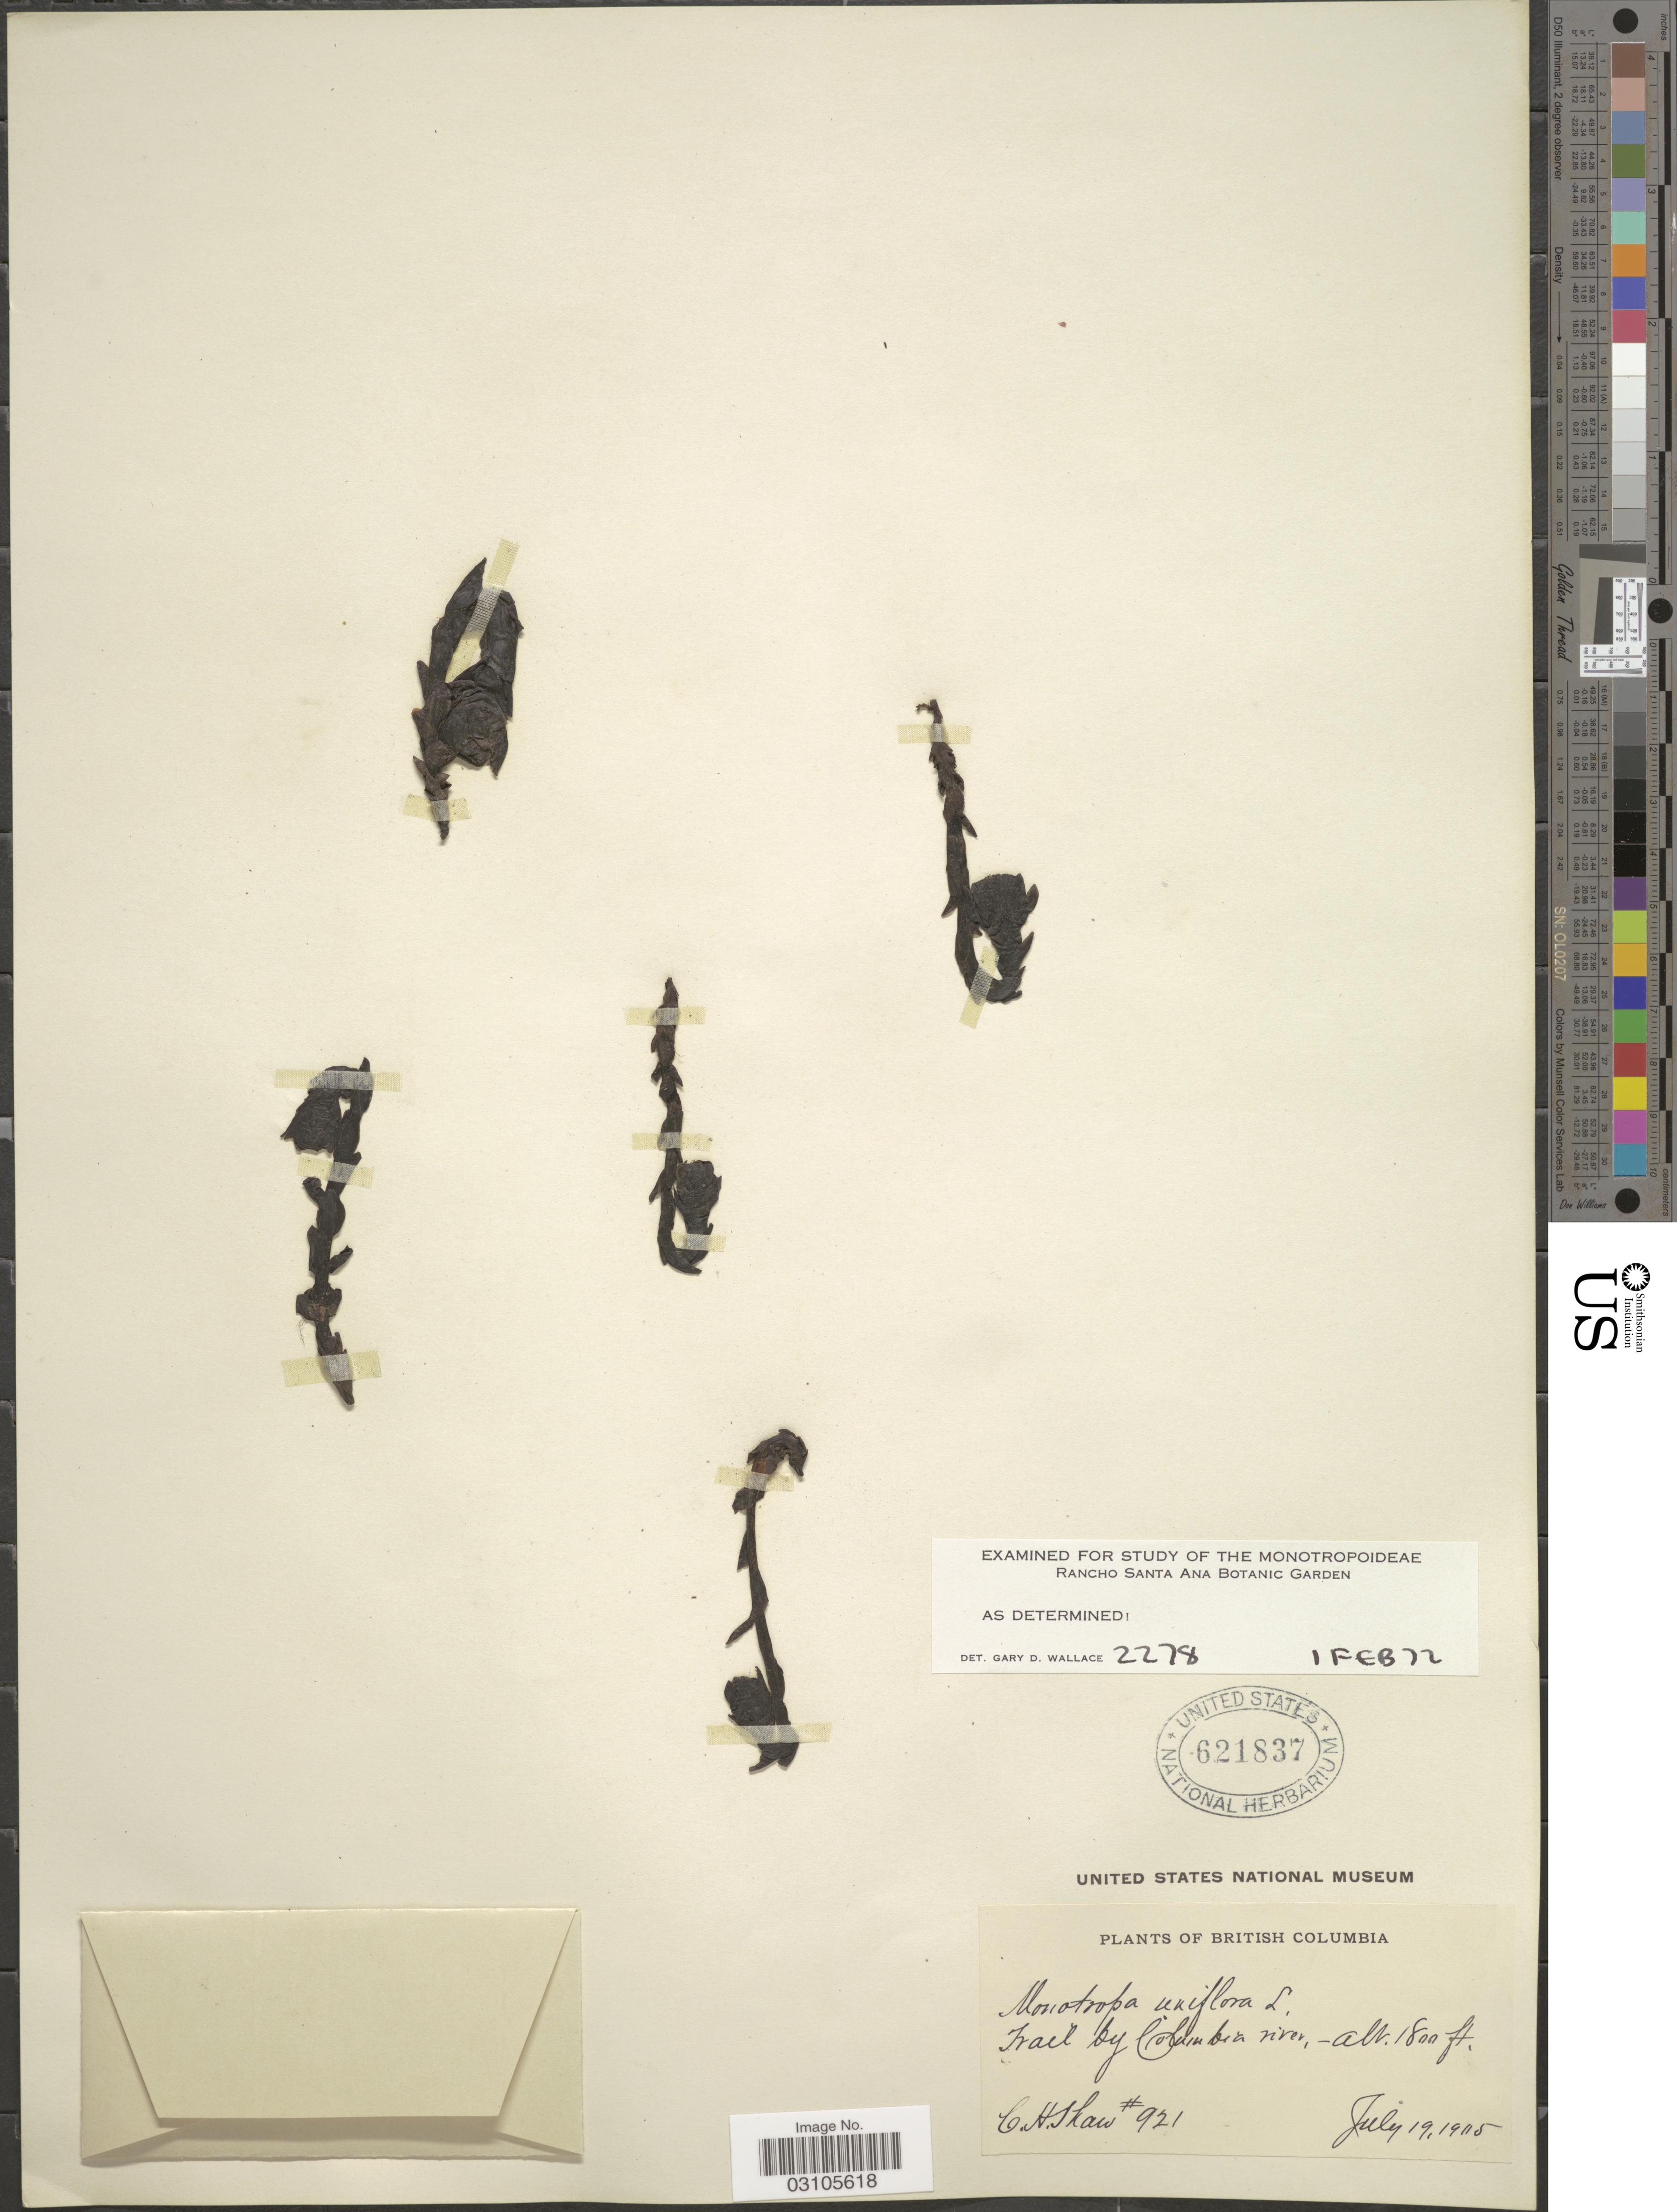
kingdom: Plantae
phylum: Tracheophyta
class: Magnoliopsida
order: Ericales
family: Ericaceae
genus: Monotropa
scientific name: Monotropa uniflora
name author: L.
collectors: C. H. Shaw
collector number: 921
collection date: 1905-07-19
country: Canada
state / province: British Columbia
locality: Trail by Columbia river.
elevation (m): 549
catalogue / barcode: US 621837